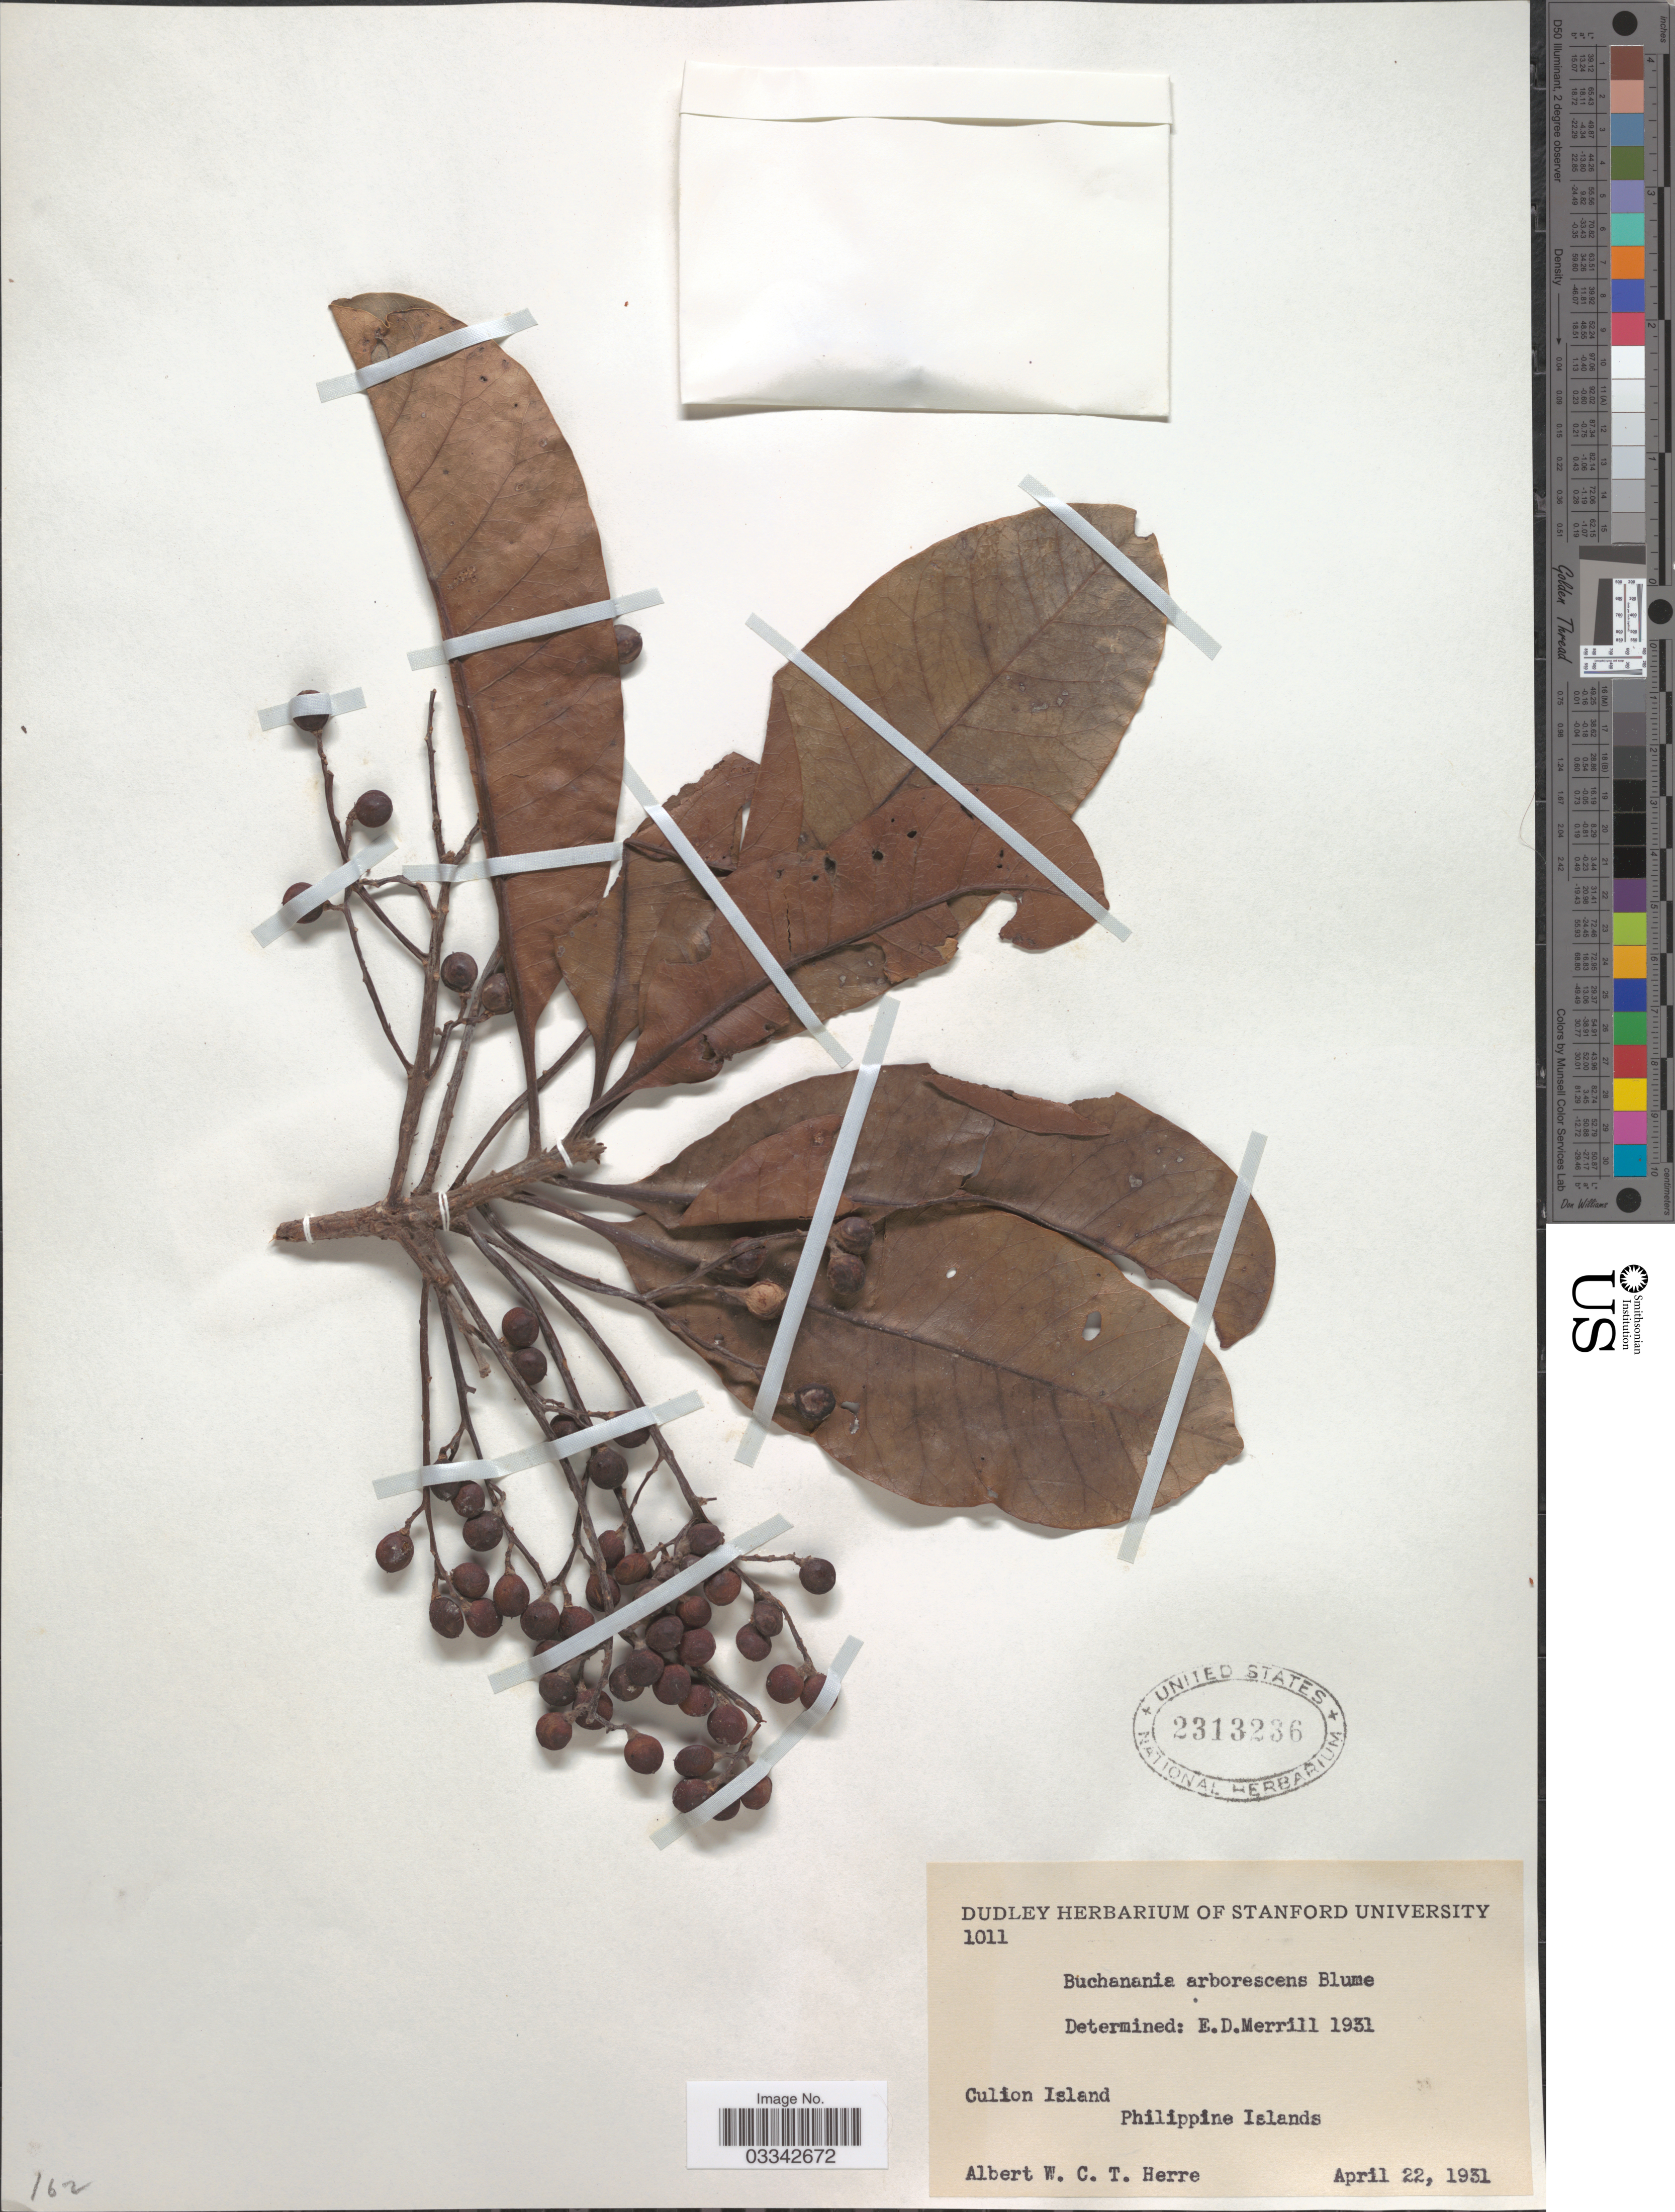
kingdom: Plantae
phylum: Tracheophyta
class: Magnoliopsida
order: Sapindales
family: Anacardiaceae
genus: Buchanania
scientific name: Buchanania arborescens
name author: (Blume) Blume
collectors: A. W. Herre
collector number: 1011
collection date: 1931-04-22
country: Philippines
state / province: Mimaropa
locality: Culion Island, Philippine Islands.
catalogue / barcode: US 2313236